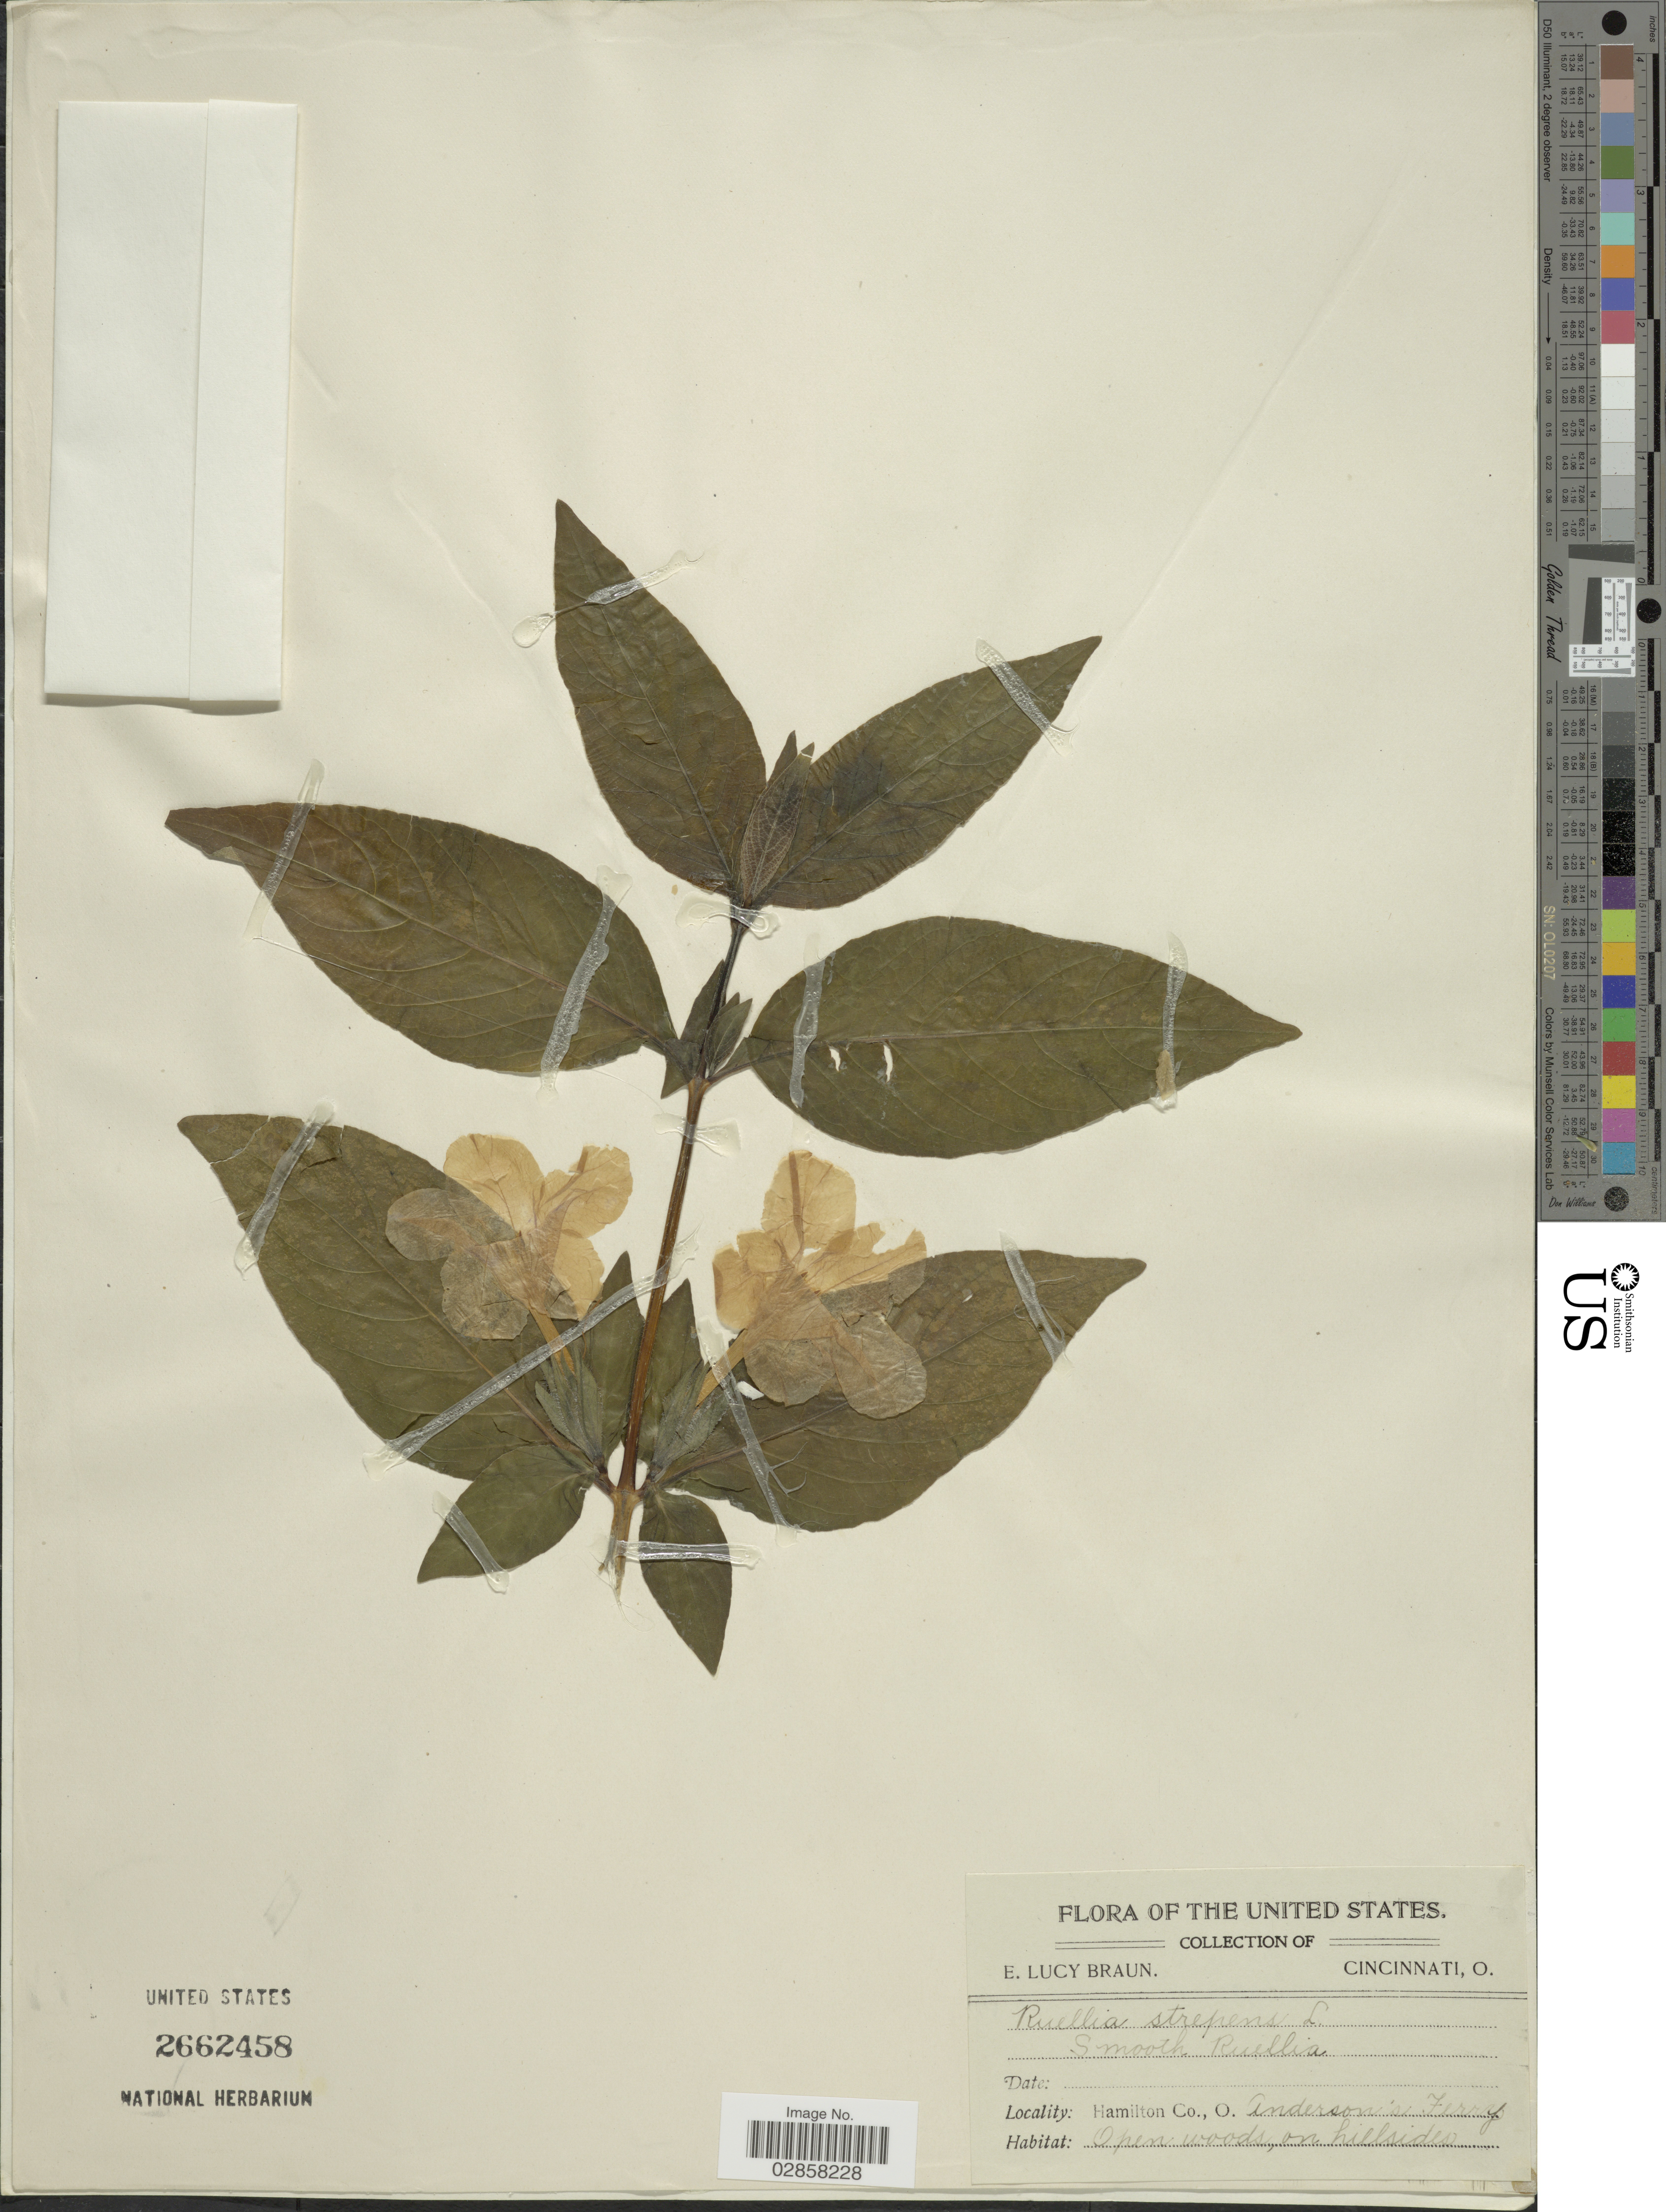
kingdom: Plantae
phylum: Tracheophyta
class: Magnoliopsida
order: Lamiales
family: Acanthaceae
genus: Ruellia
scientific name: Ruellia strepens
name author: L.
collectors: E. L. Braun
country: United States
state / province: Ohio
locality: Hamilton Co. Anderson's Ferry.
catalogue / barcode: US 2662458